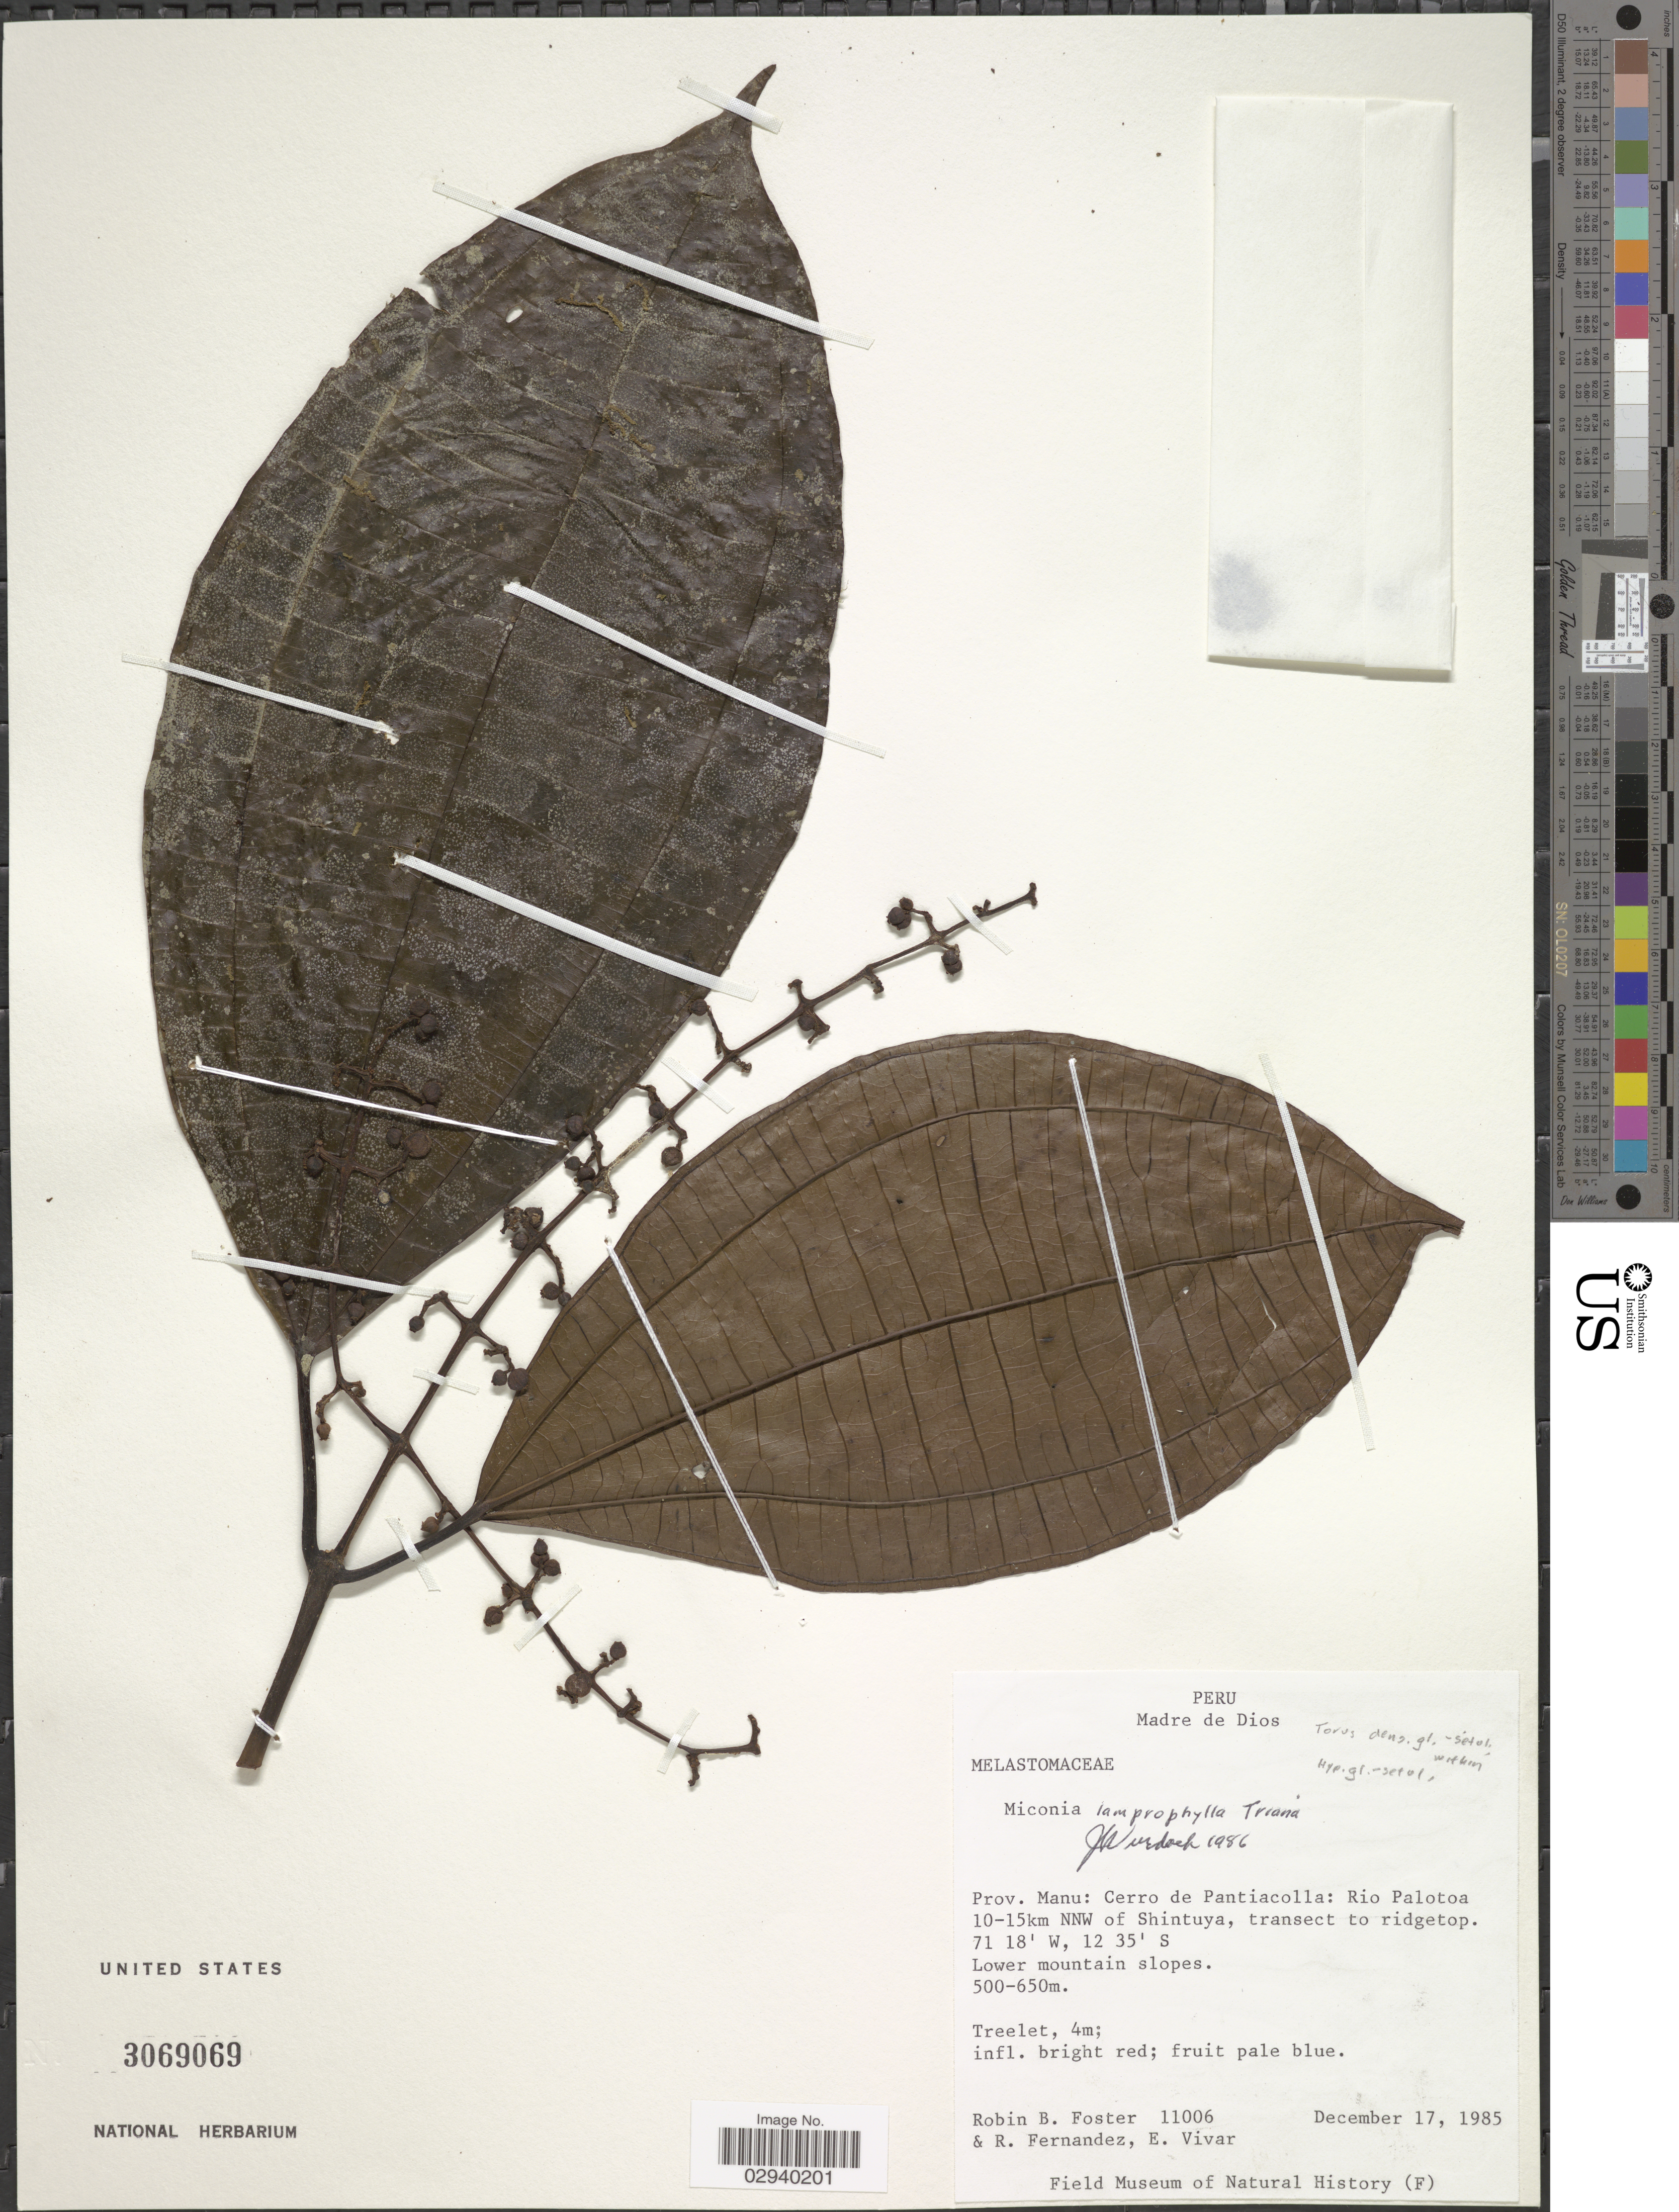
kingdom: Plantae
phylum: Tracheophyta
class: Magnoliopsida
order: Myrtales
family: Melastomataceae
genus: Miconia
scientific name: Miconia lamprophylla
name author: Triana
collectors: R. B. Foster, R. Fernandez & E. Vivar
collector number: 11006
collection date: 1985-12-17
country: Peru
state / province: Madre de Dios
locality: Prov. Mau: Cerro de Pantiacolla: rio Palotoa 10-15 km NNW of Shintuya, transect to ridgetop.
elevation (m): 500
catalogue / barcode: US 3069069